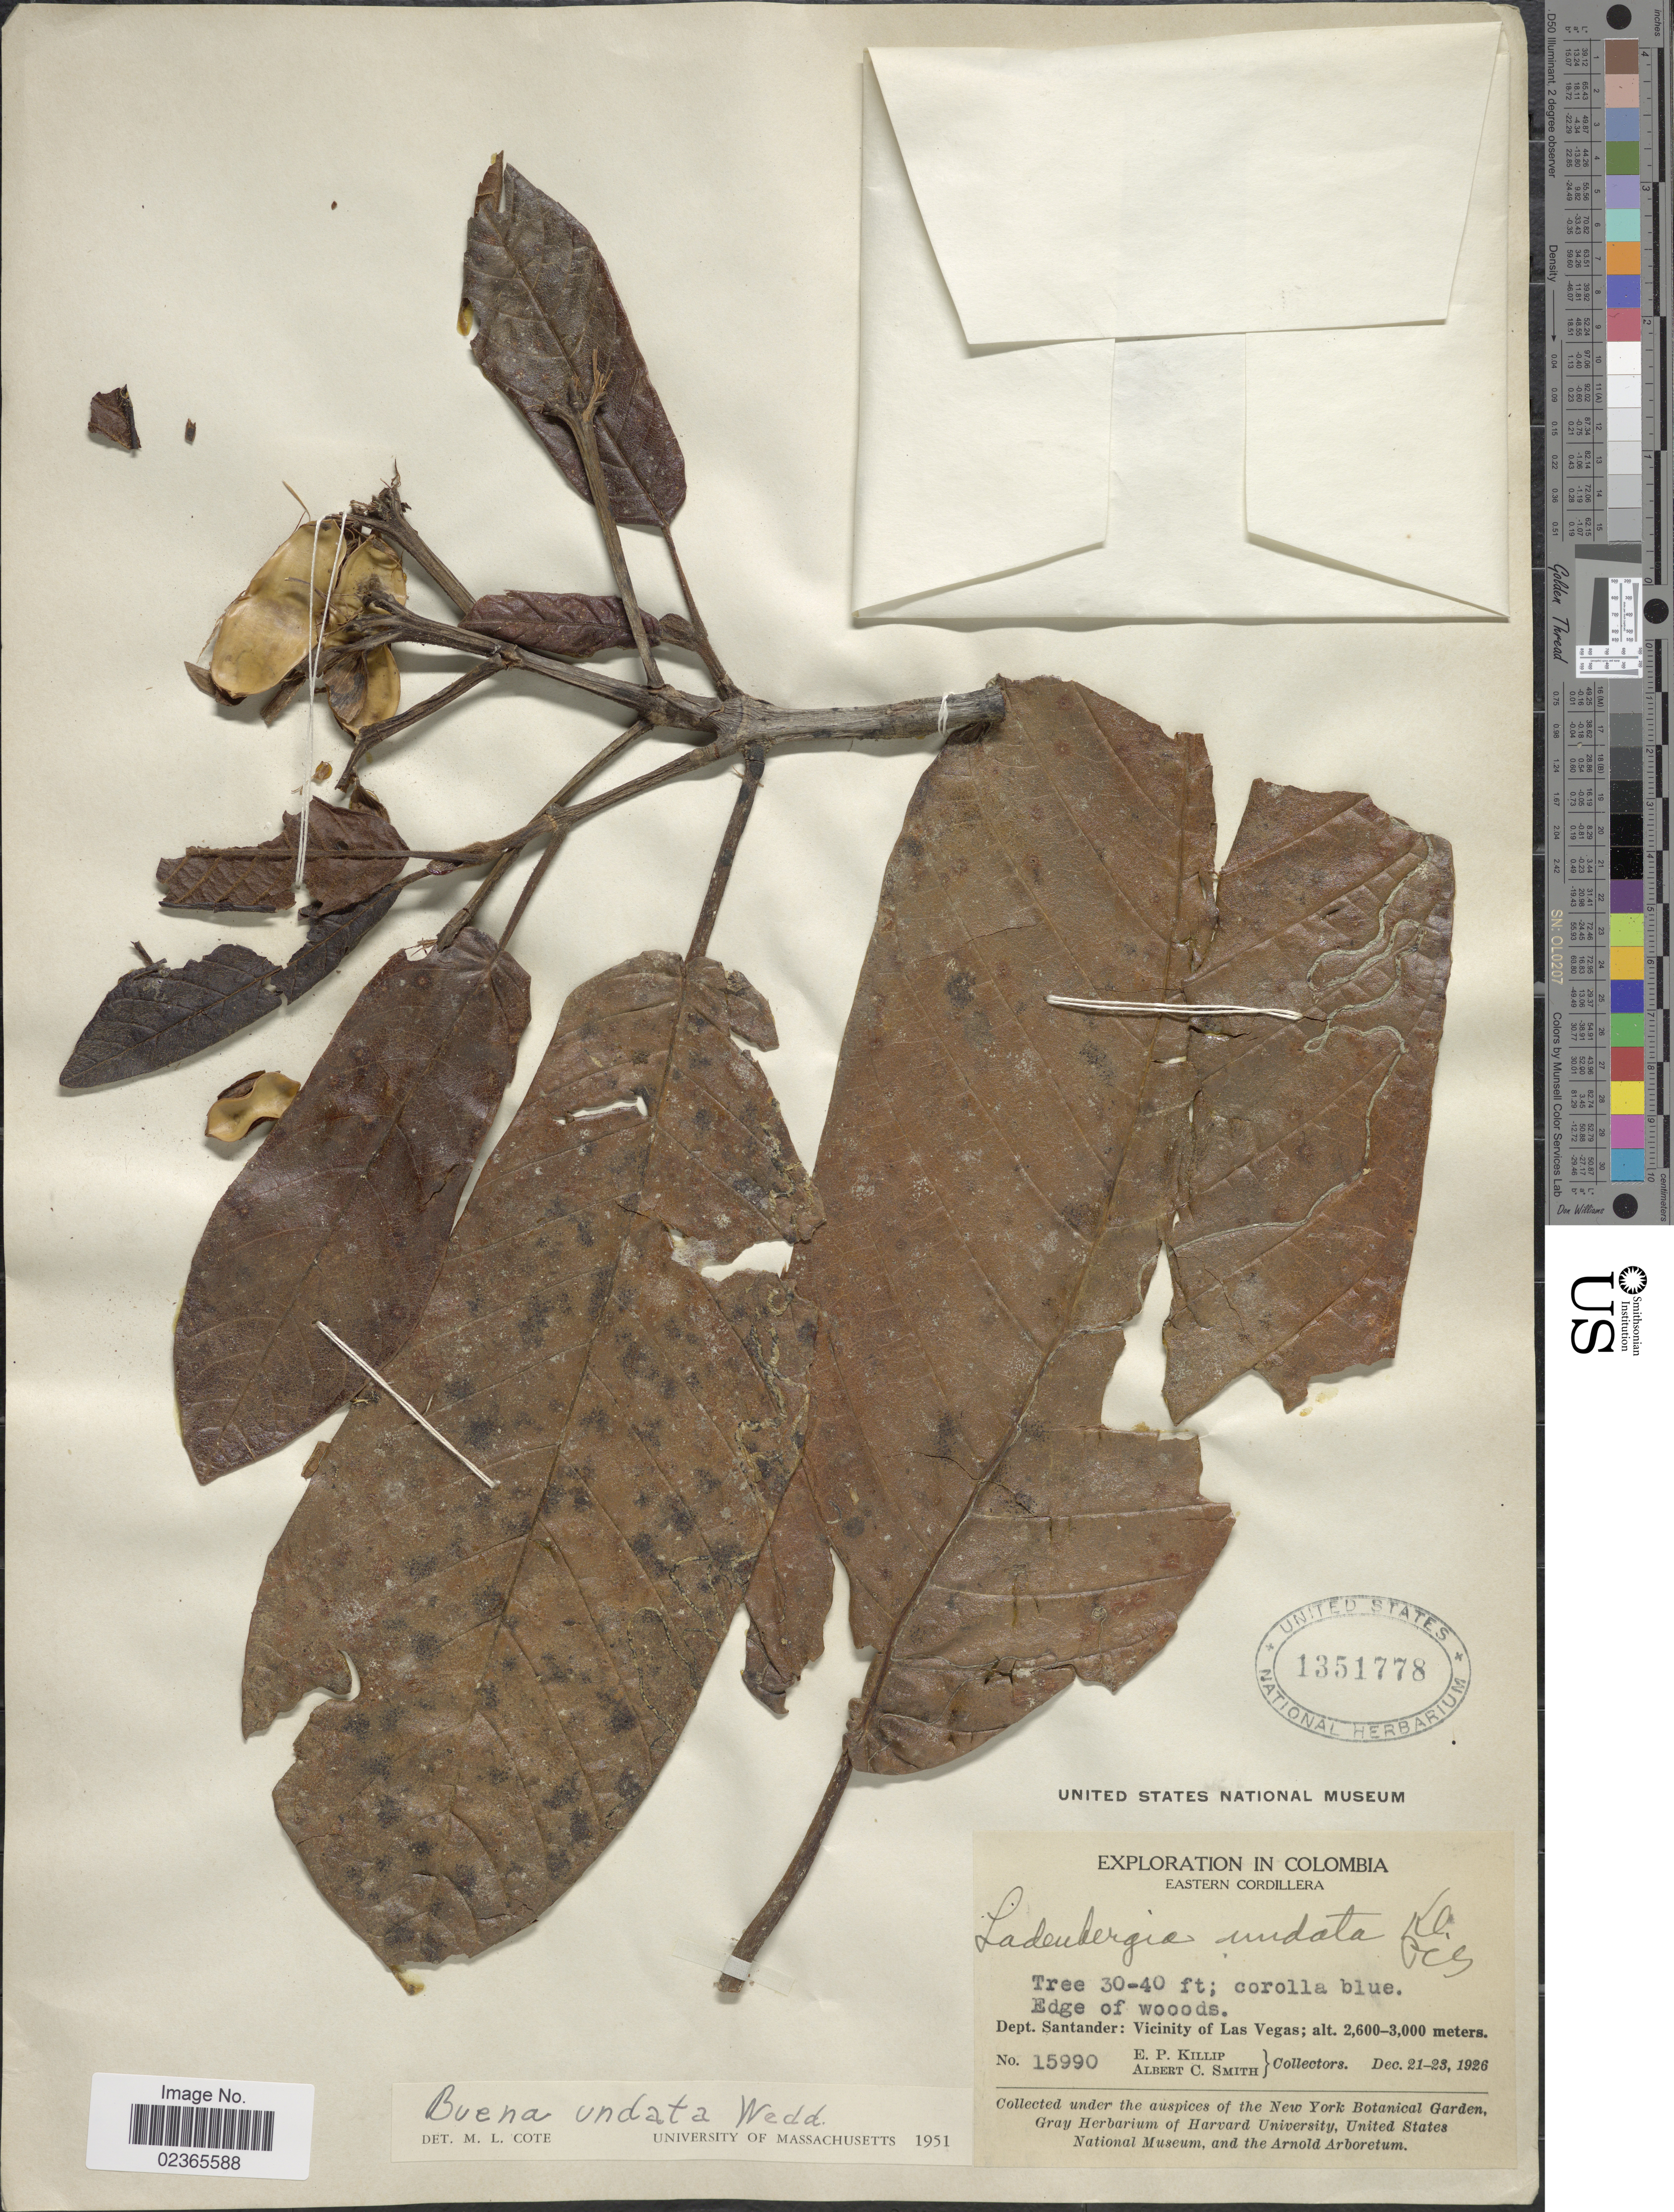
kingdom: Plantae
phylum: Tracheophyta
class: Magnoliopsida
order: Gentianales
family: Rubiaceae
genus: Ladenbergia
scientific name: Ladenbergia undata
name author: Klotzsch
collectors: E. P. Killip & A. C. Smith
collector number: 15990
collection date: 1926-12-21/1926-12-23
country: Colombia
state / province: Santander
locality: Eastern Cordillera, Vicinity of Las Vegas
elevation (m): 2600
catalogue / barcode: US 1351778